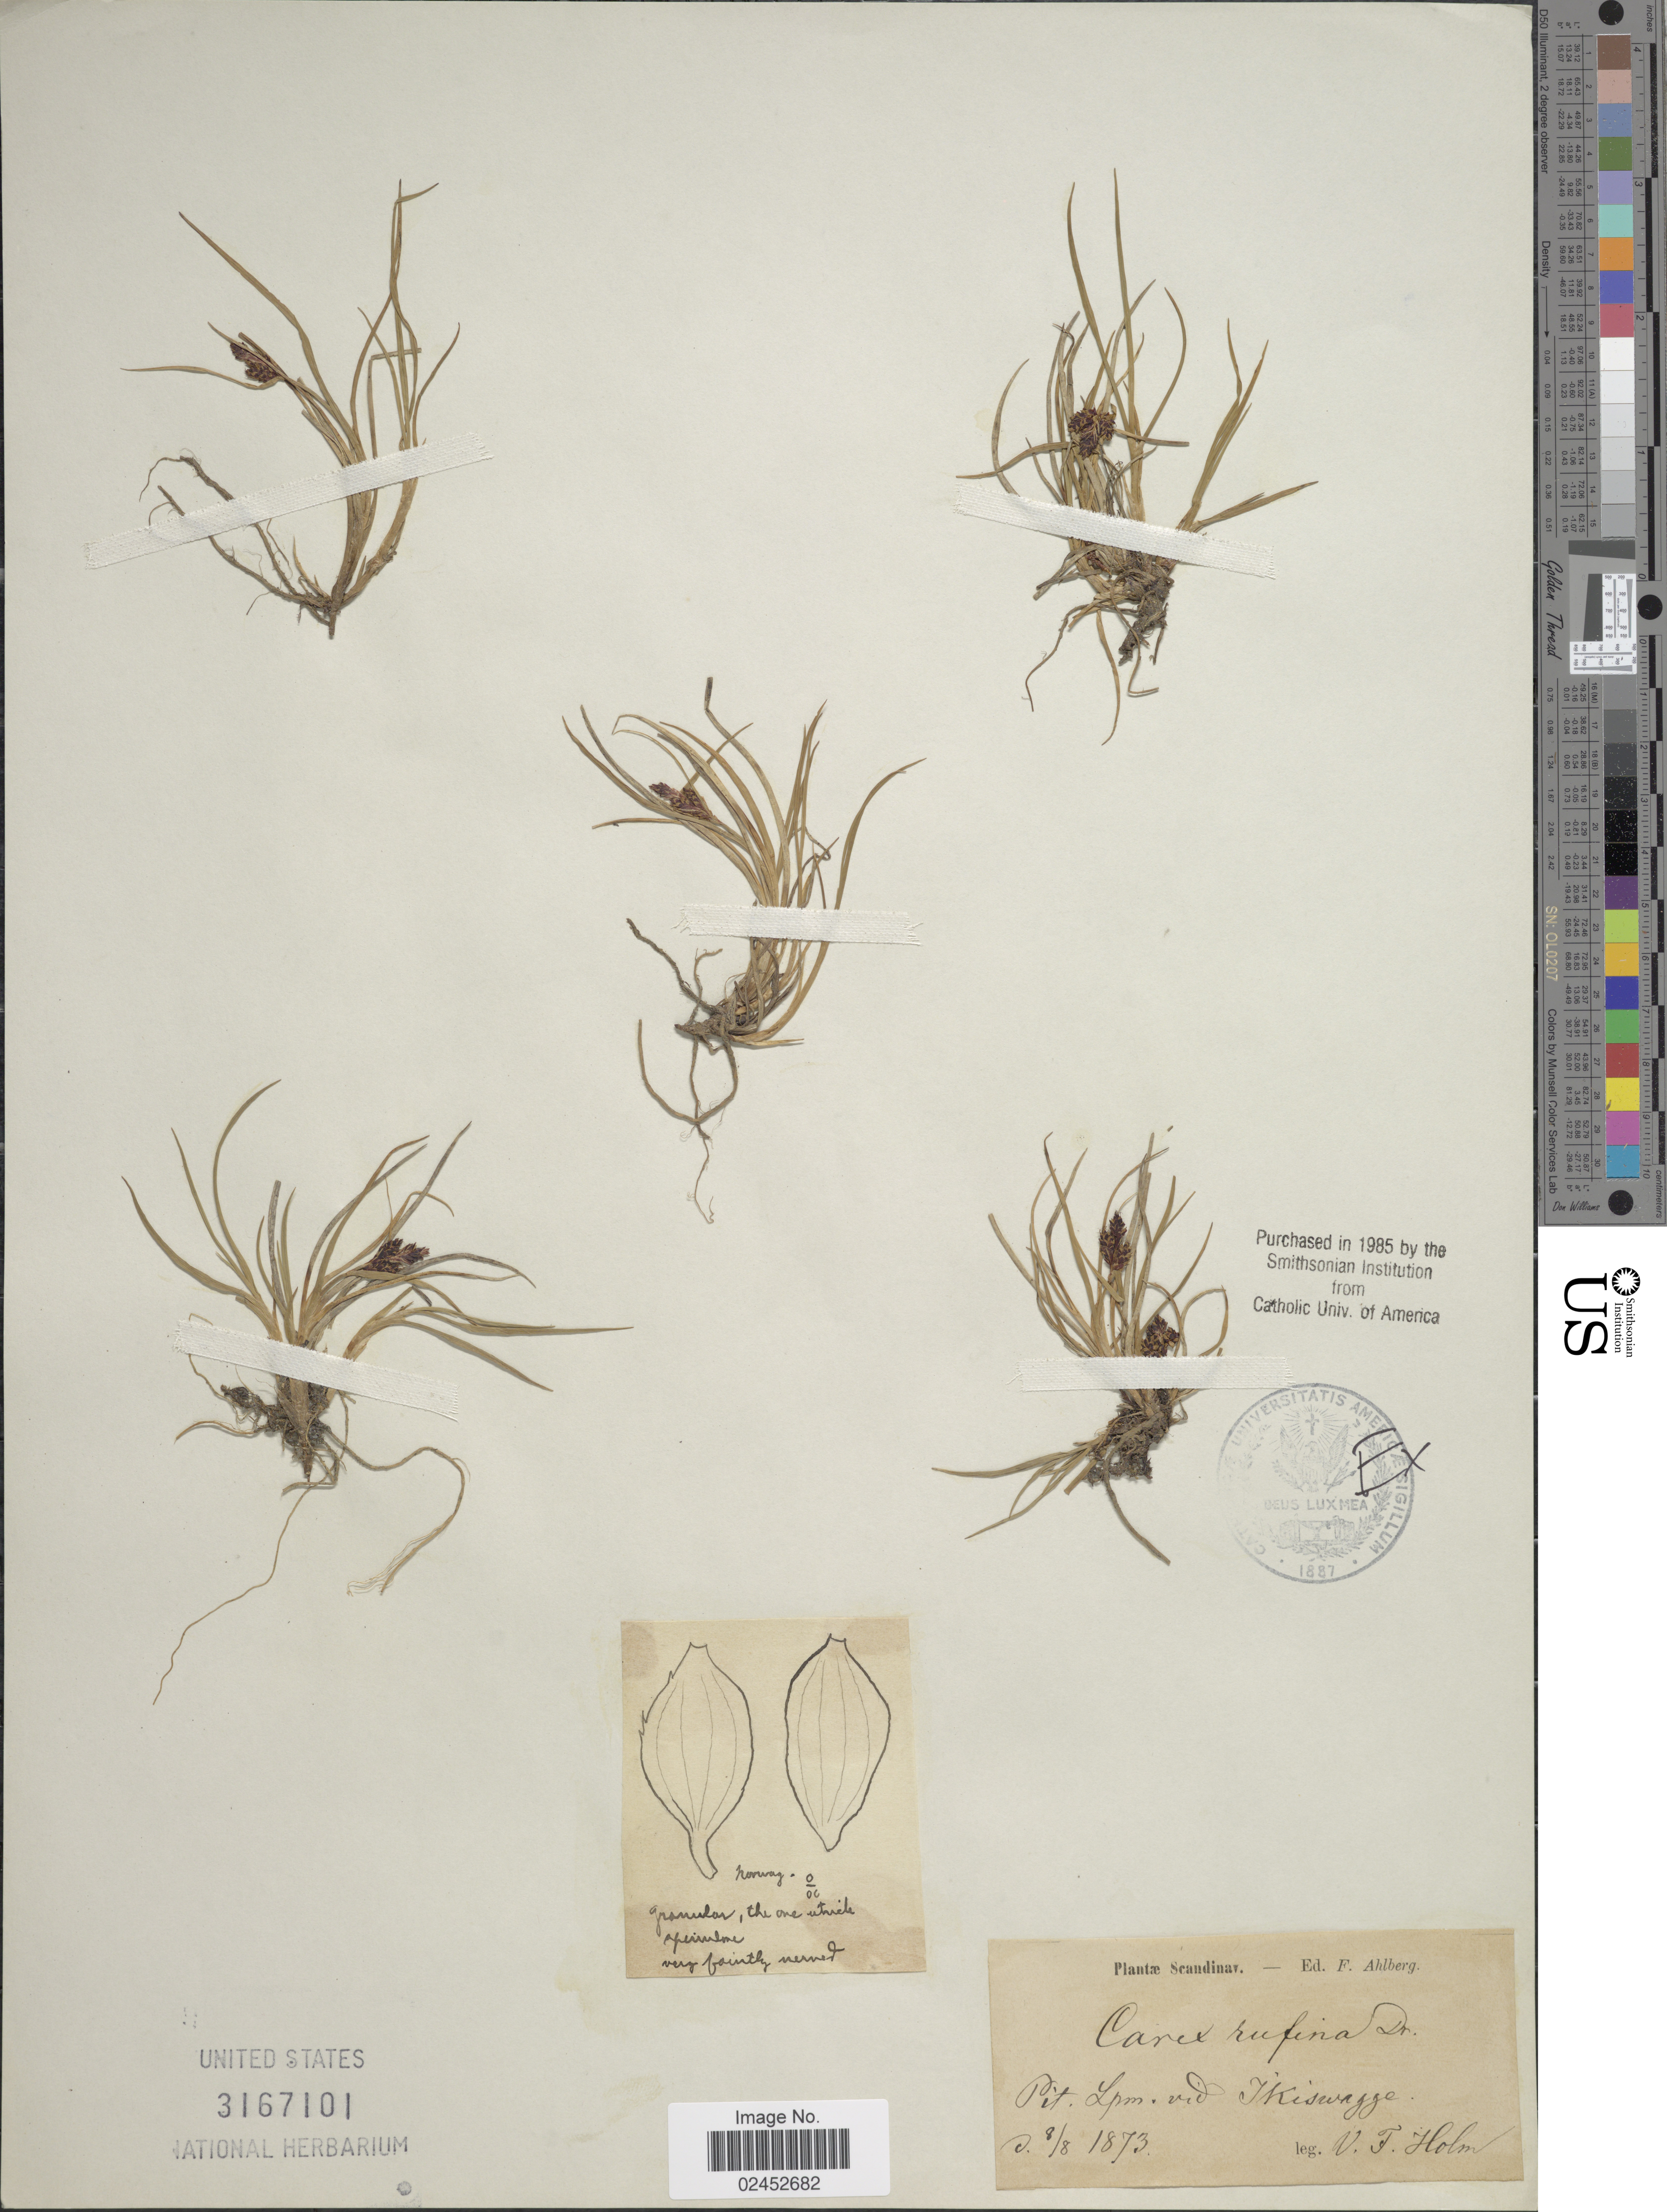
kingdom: Plantae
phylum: Tracheophyta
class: Liliopsida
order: Poales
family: Cyperaceae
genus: Carex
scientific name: Carex rufina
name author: Drejer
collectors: V. Holm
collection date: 1873-08-08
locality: Scandinav., Pit. Lpm. vid IKiswagge. [interpreted]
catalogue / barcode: US 3167101